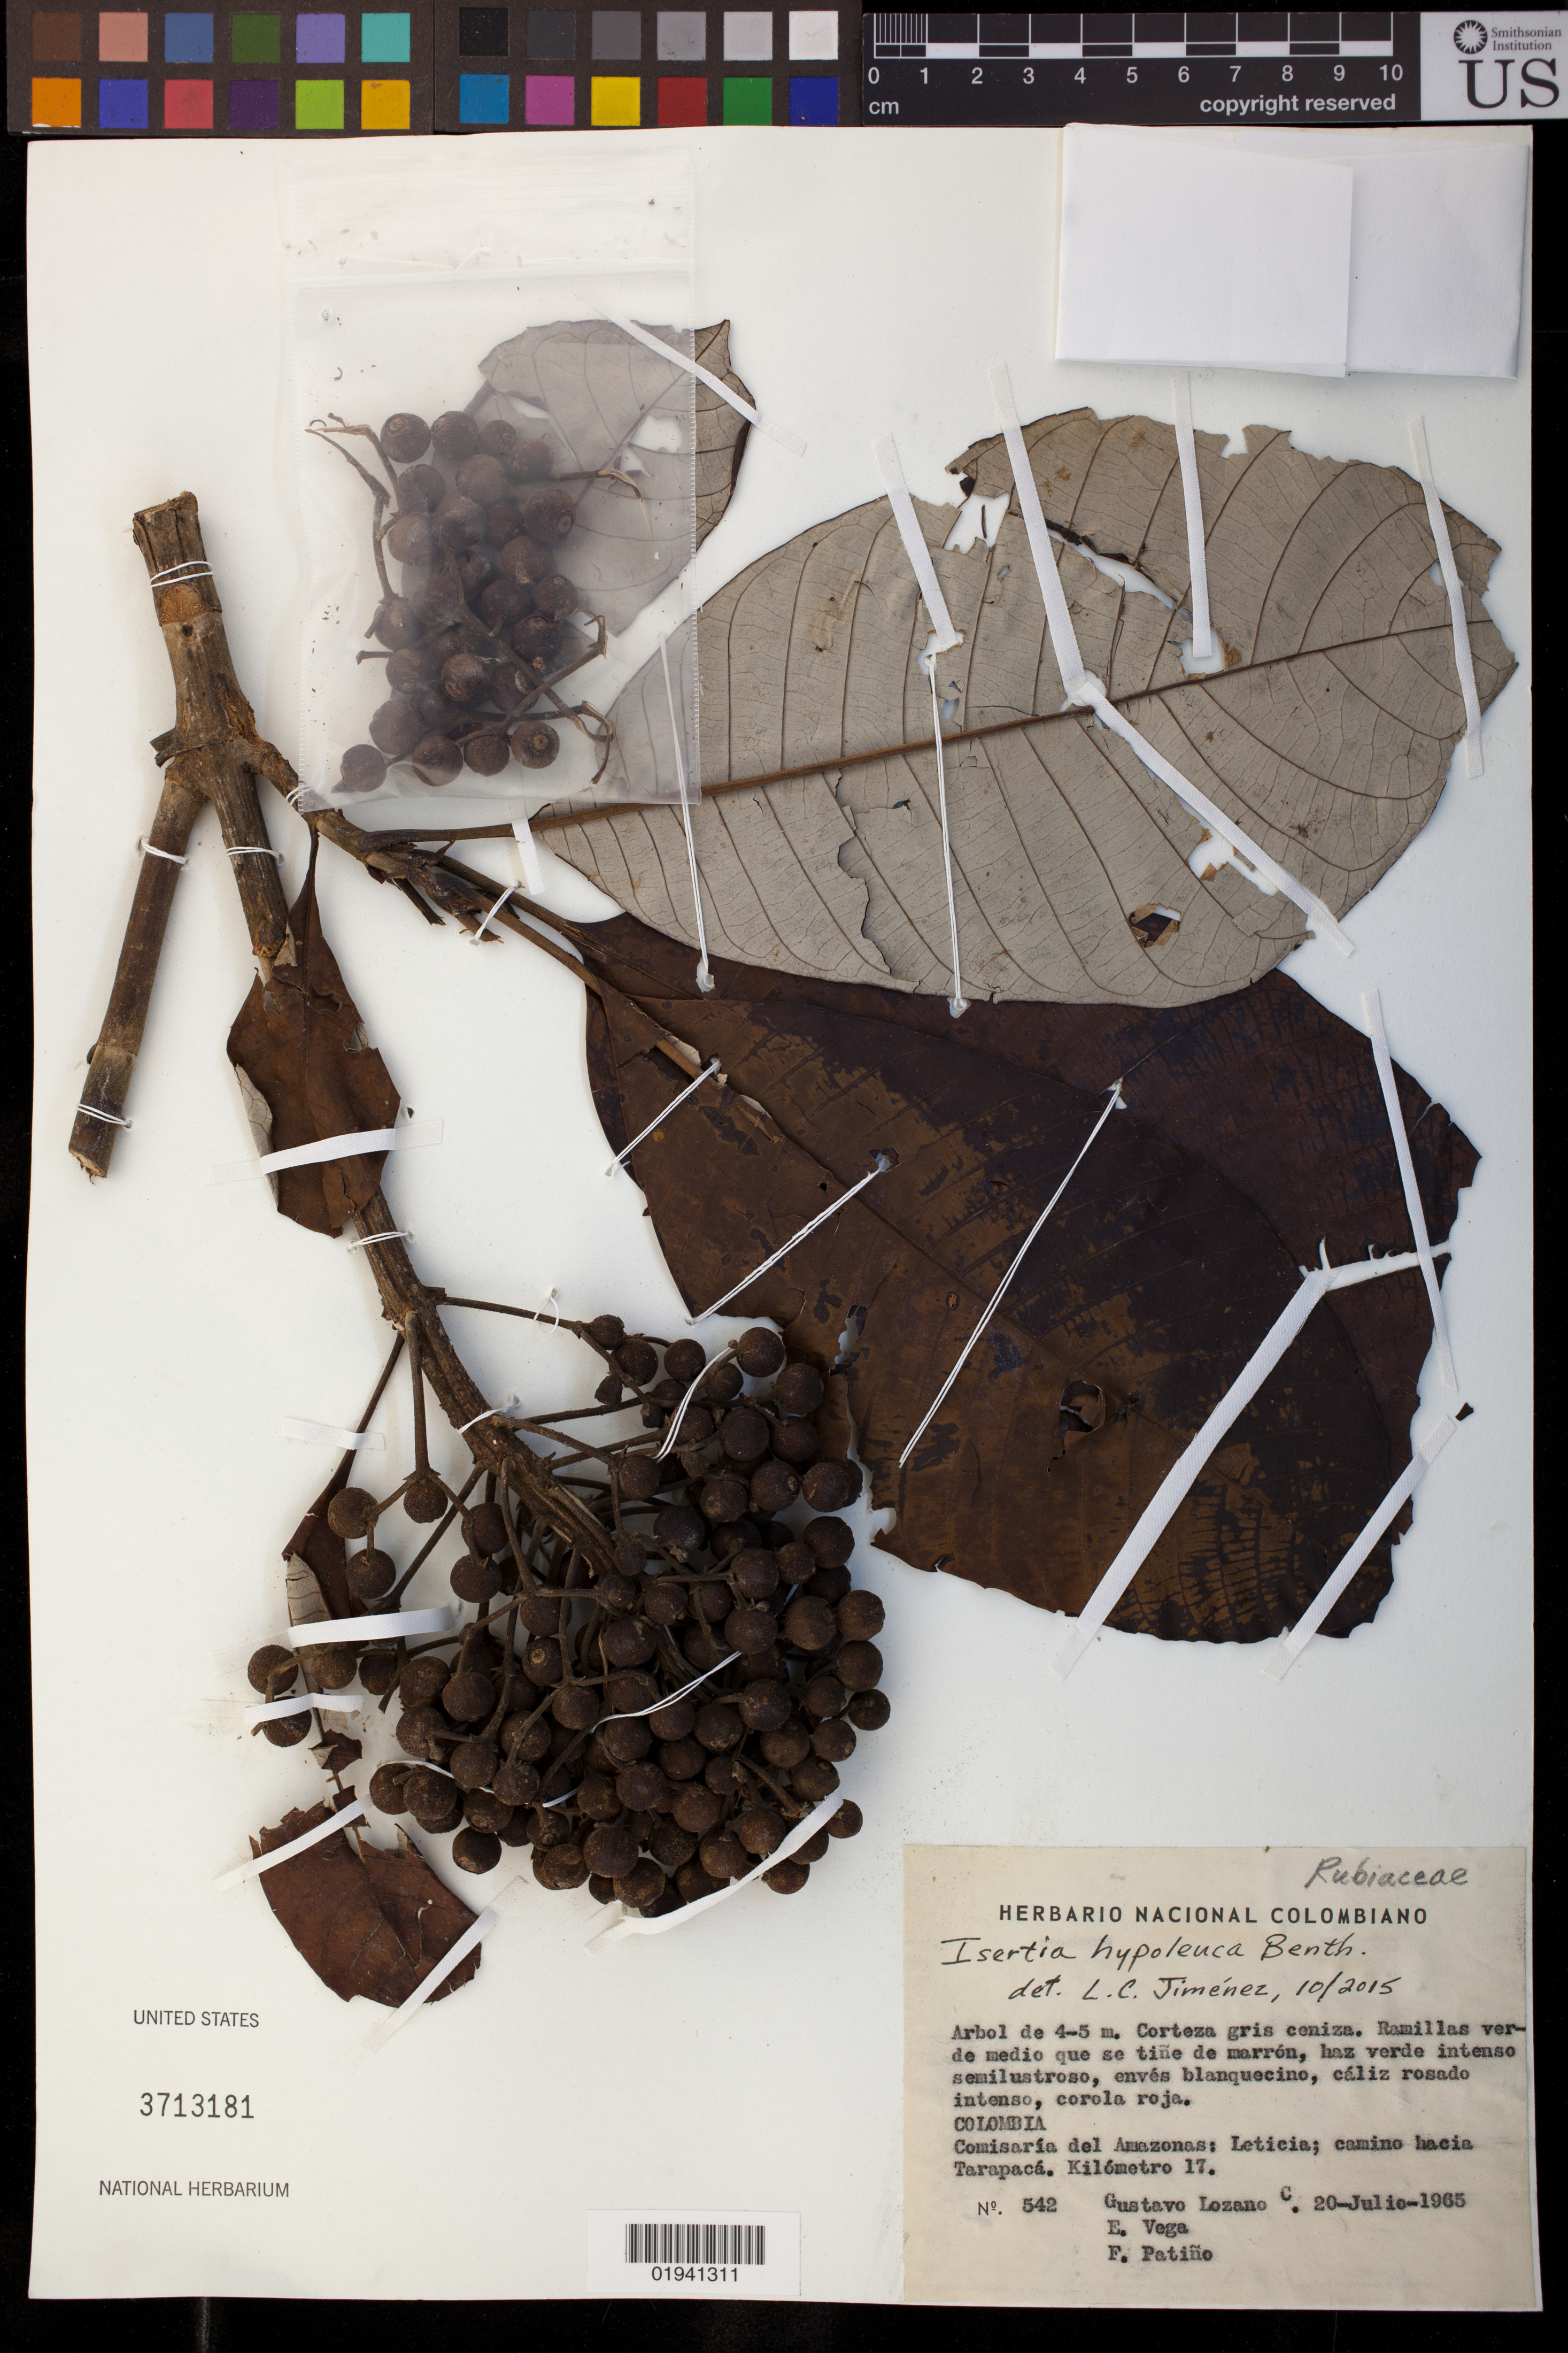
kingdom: Plantae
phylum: Tracheophyta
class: Magnoliopsida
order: Gentianales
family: Rubiaceae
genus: Isertia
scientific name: Isertia hypoleuca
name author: Benth.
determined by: Jiménez, L. C.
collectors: G. Lozano-Contreras, E. Vega & F. Patino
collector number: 542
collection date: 1965-07-20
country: Colombia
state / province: Amazonas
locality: Comisaria del Amazonas. Leticia; camino hacia Tarapaca: kilometro 17.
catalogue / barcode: US 3713181